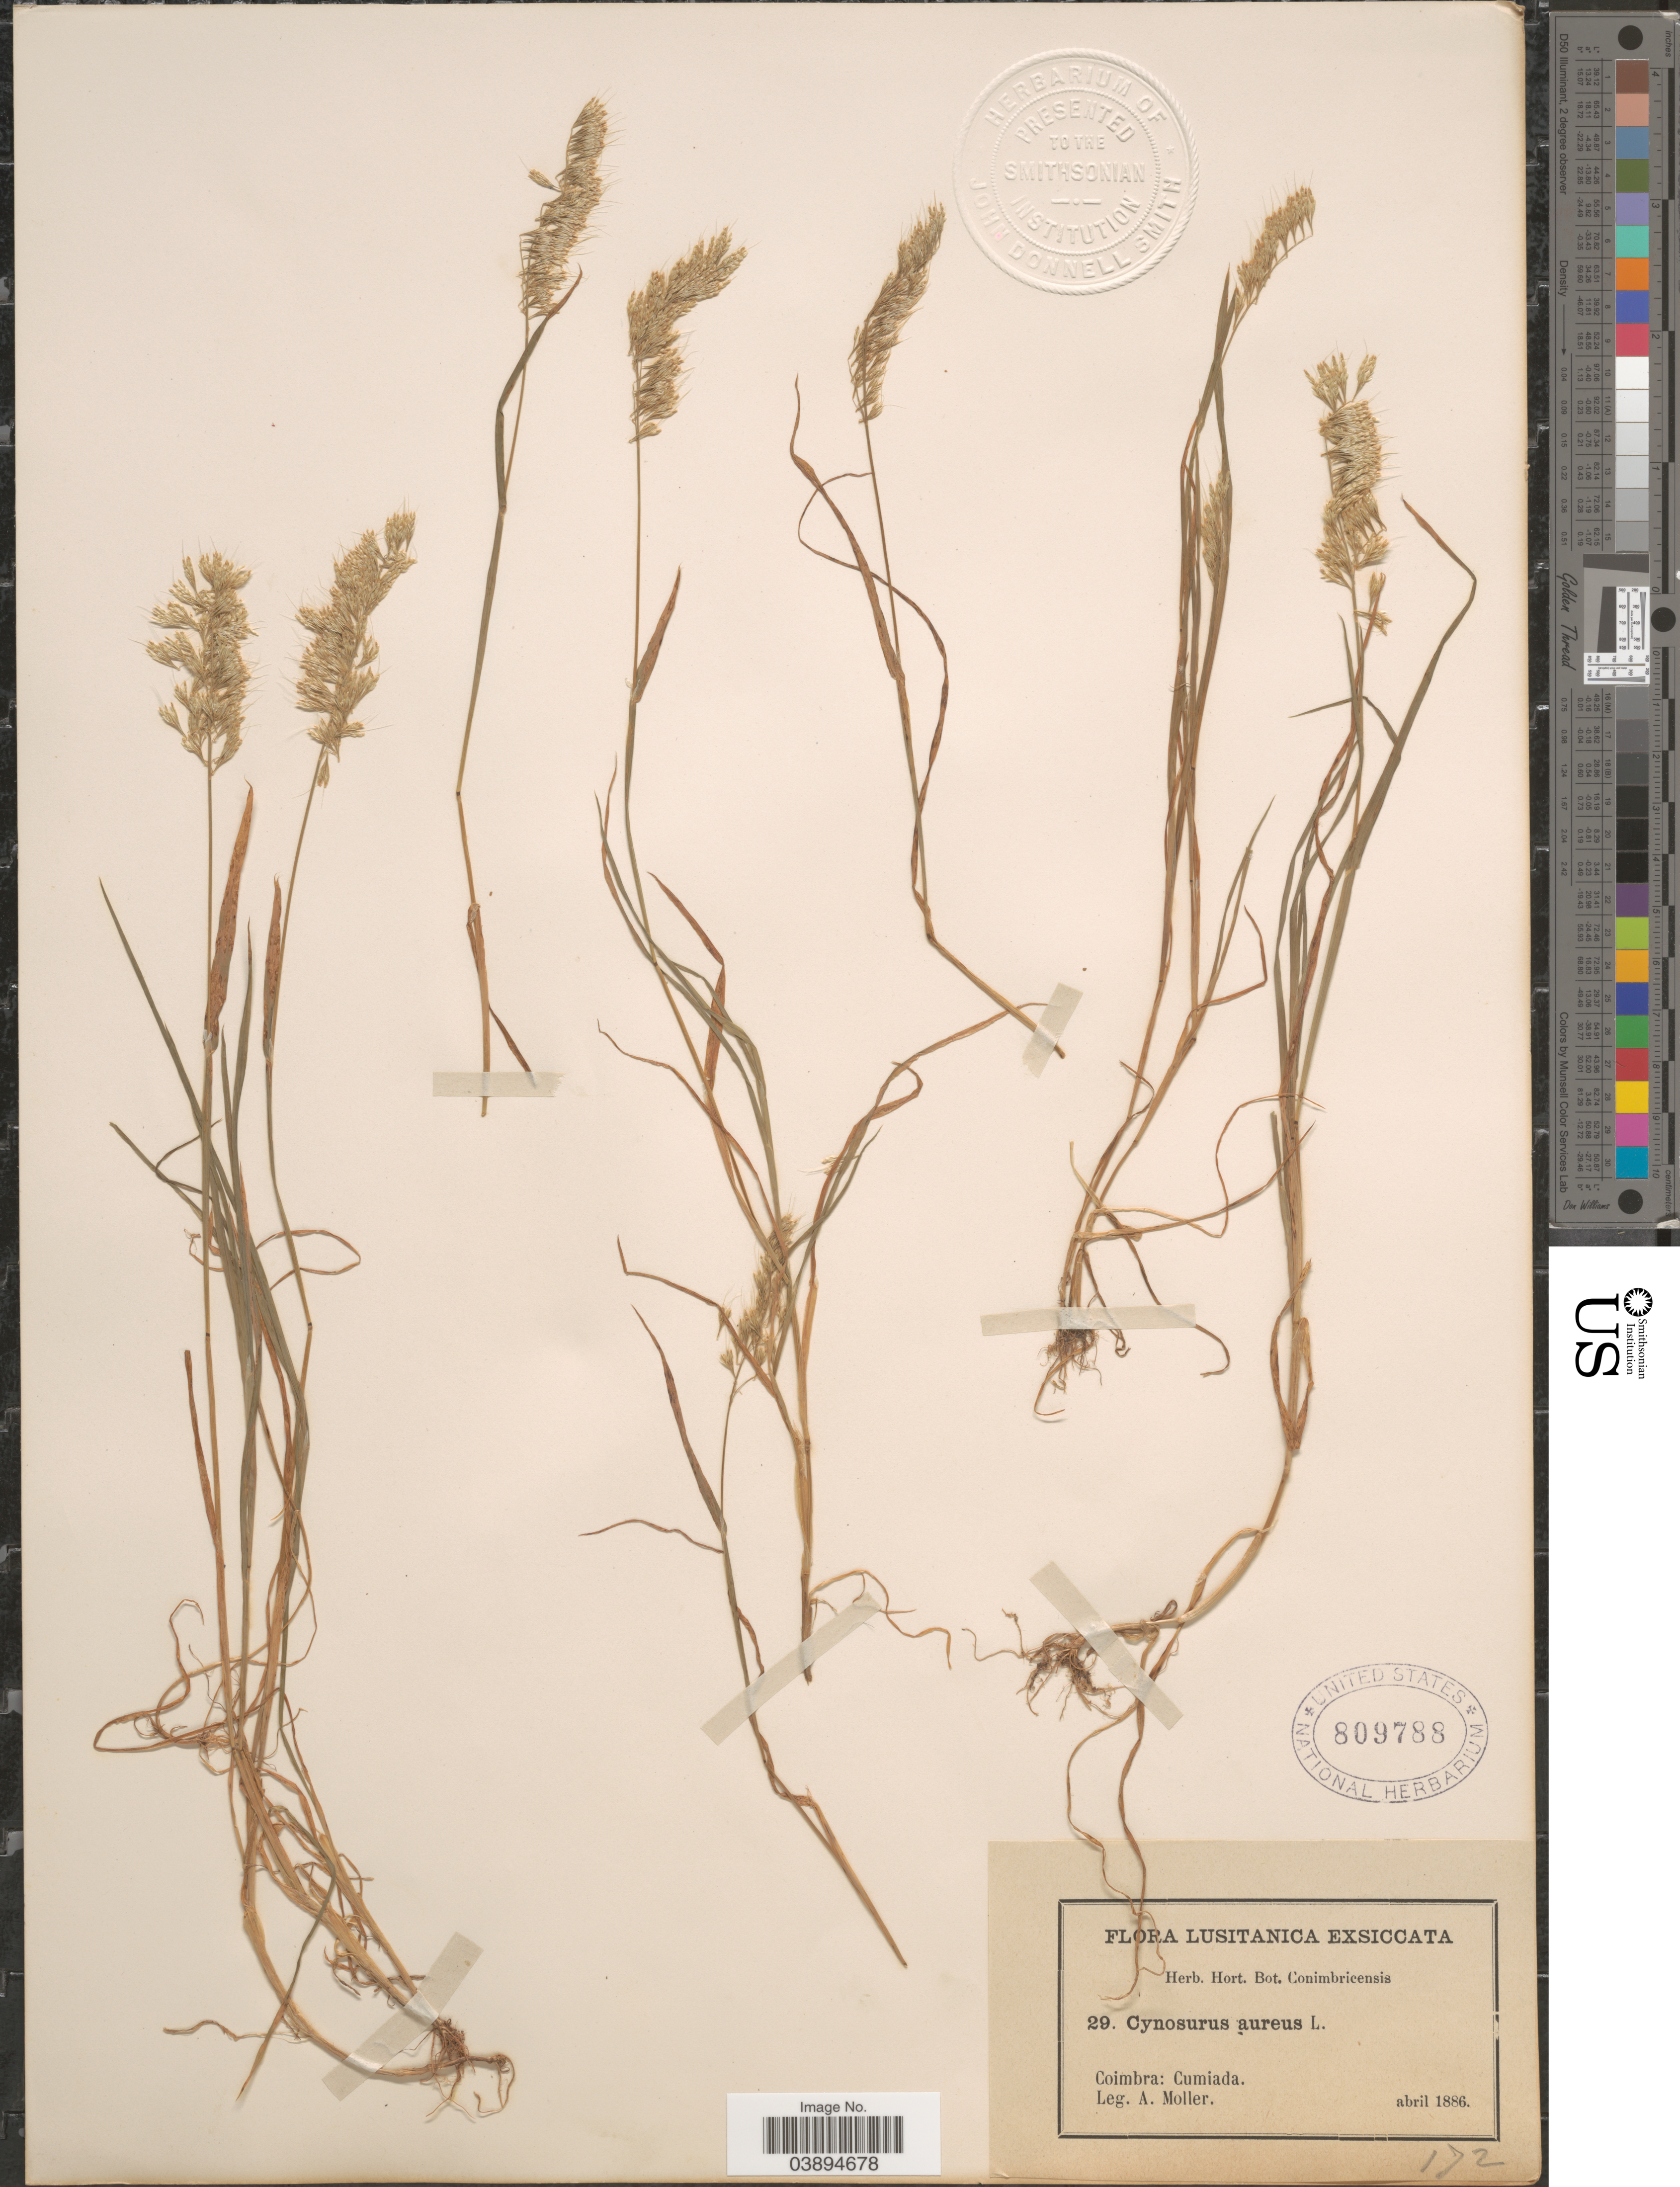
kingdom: Plantae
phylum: Tracheophyta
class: Liliopsida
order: Poales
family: Poaceae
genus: Lamarckia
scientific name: Lamarckia aurea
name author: (L.) Moench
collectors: A. Moller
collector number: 29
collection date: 1886-04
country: Portugal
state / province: Coimbra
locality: Lusitanica. Cumiada.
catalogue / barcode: US 809788